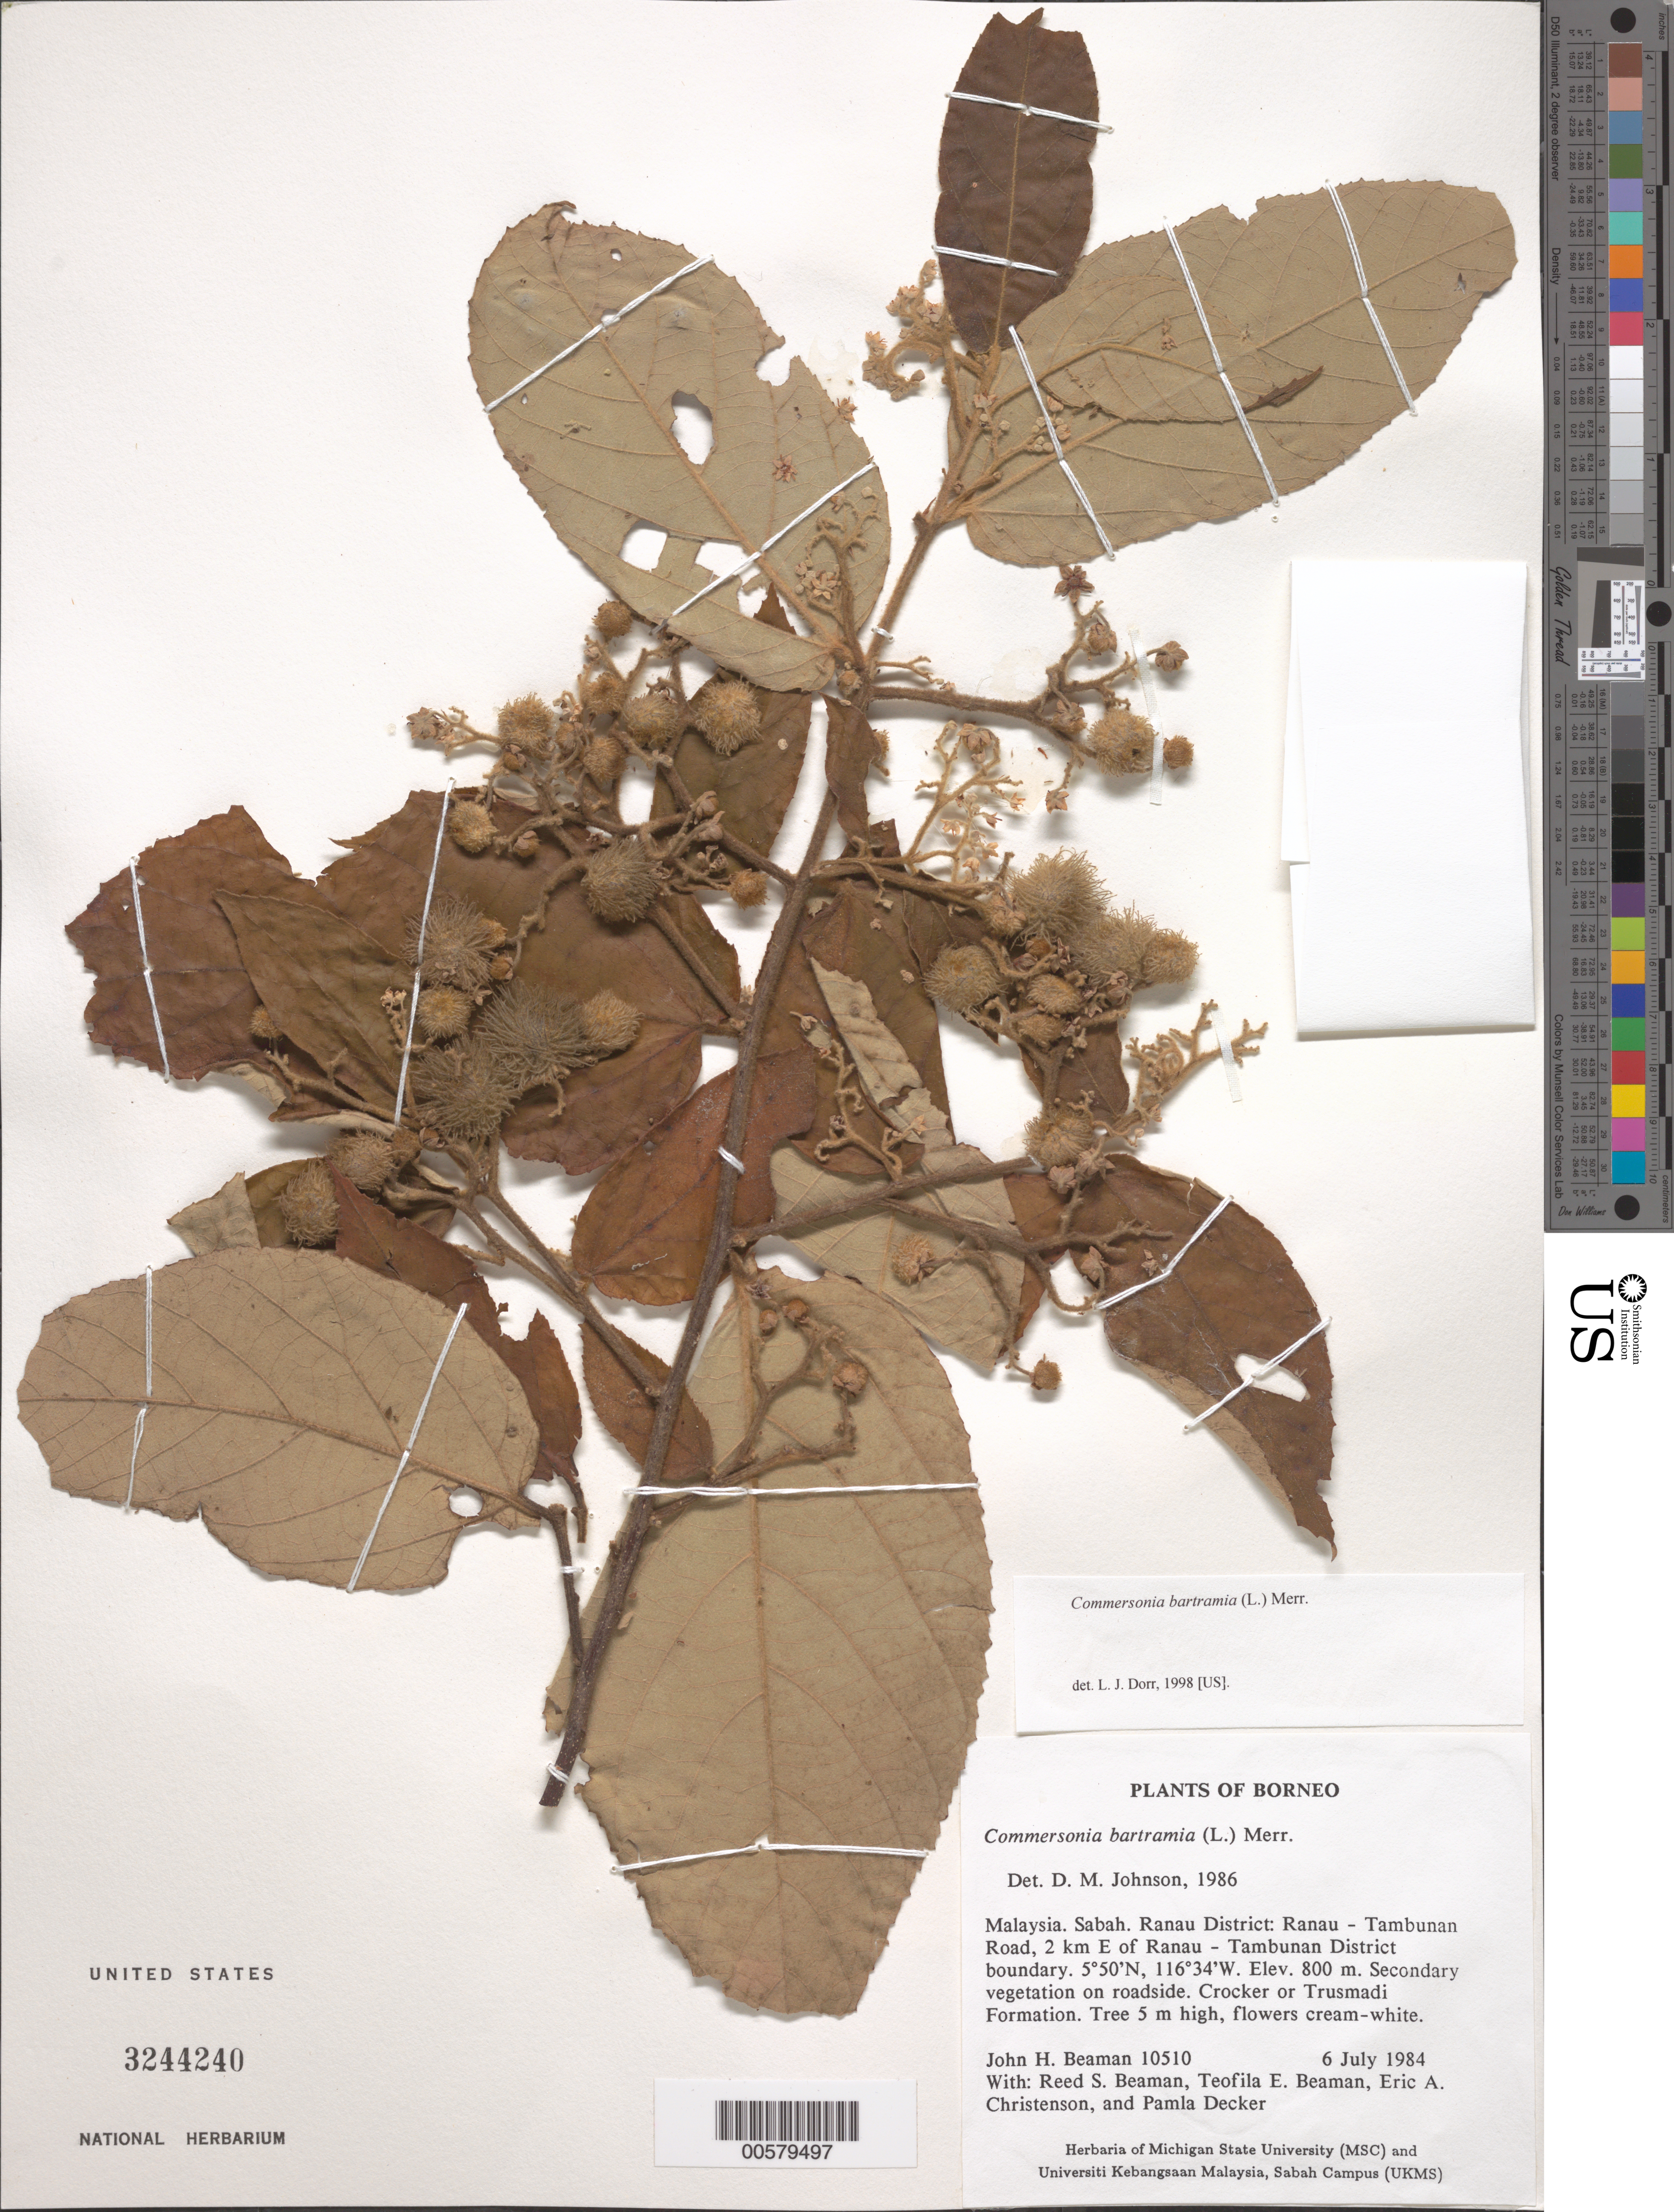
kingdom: Plantae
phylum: Tracheophyta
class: Magnoliopsida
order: Malvales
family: Malvaceae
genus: Commersonia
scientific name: Commersonia bartramia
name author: (L.) Merr.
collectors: J. H. Beaman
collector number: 10510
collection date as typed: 06 Jul 1984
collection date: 1984-07-06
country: Malaysia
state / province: Sabah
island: Borneo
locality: Ranau-Tambunan Road, 2 km E of Ranau-Tambunan District boundary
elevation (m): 800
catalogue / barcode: US 3244240